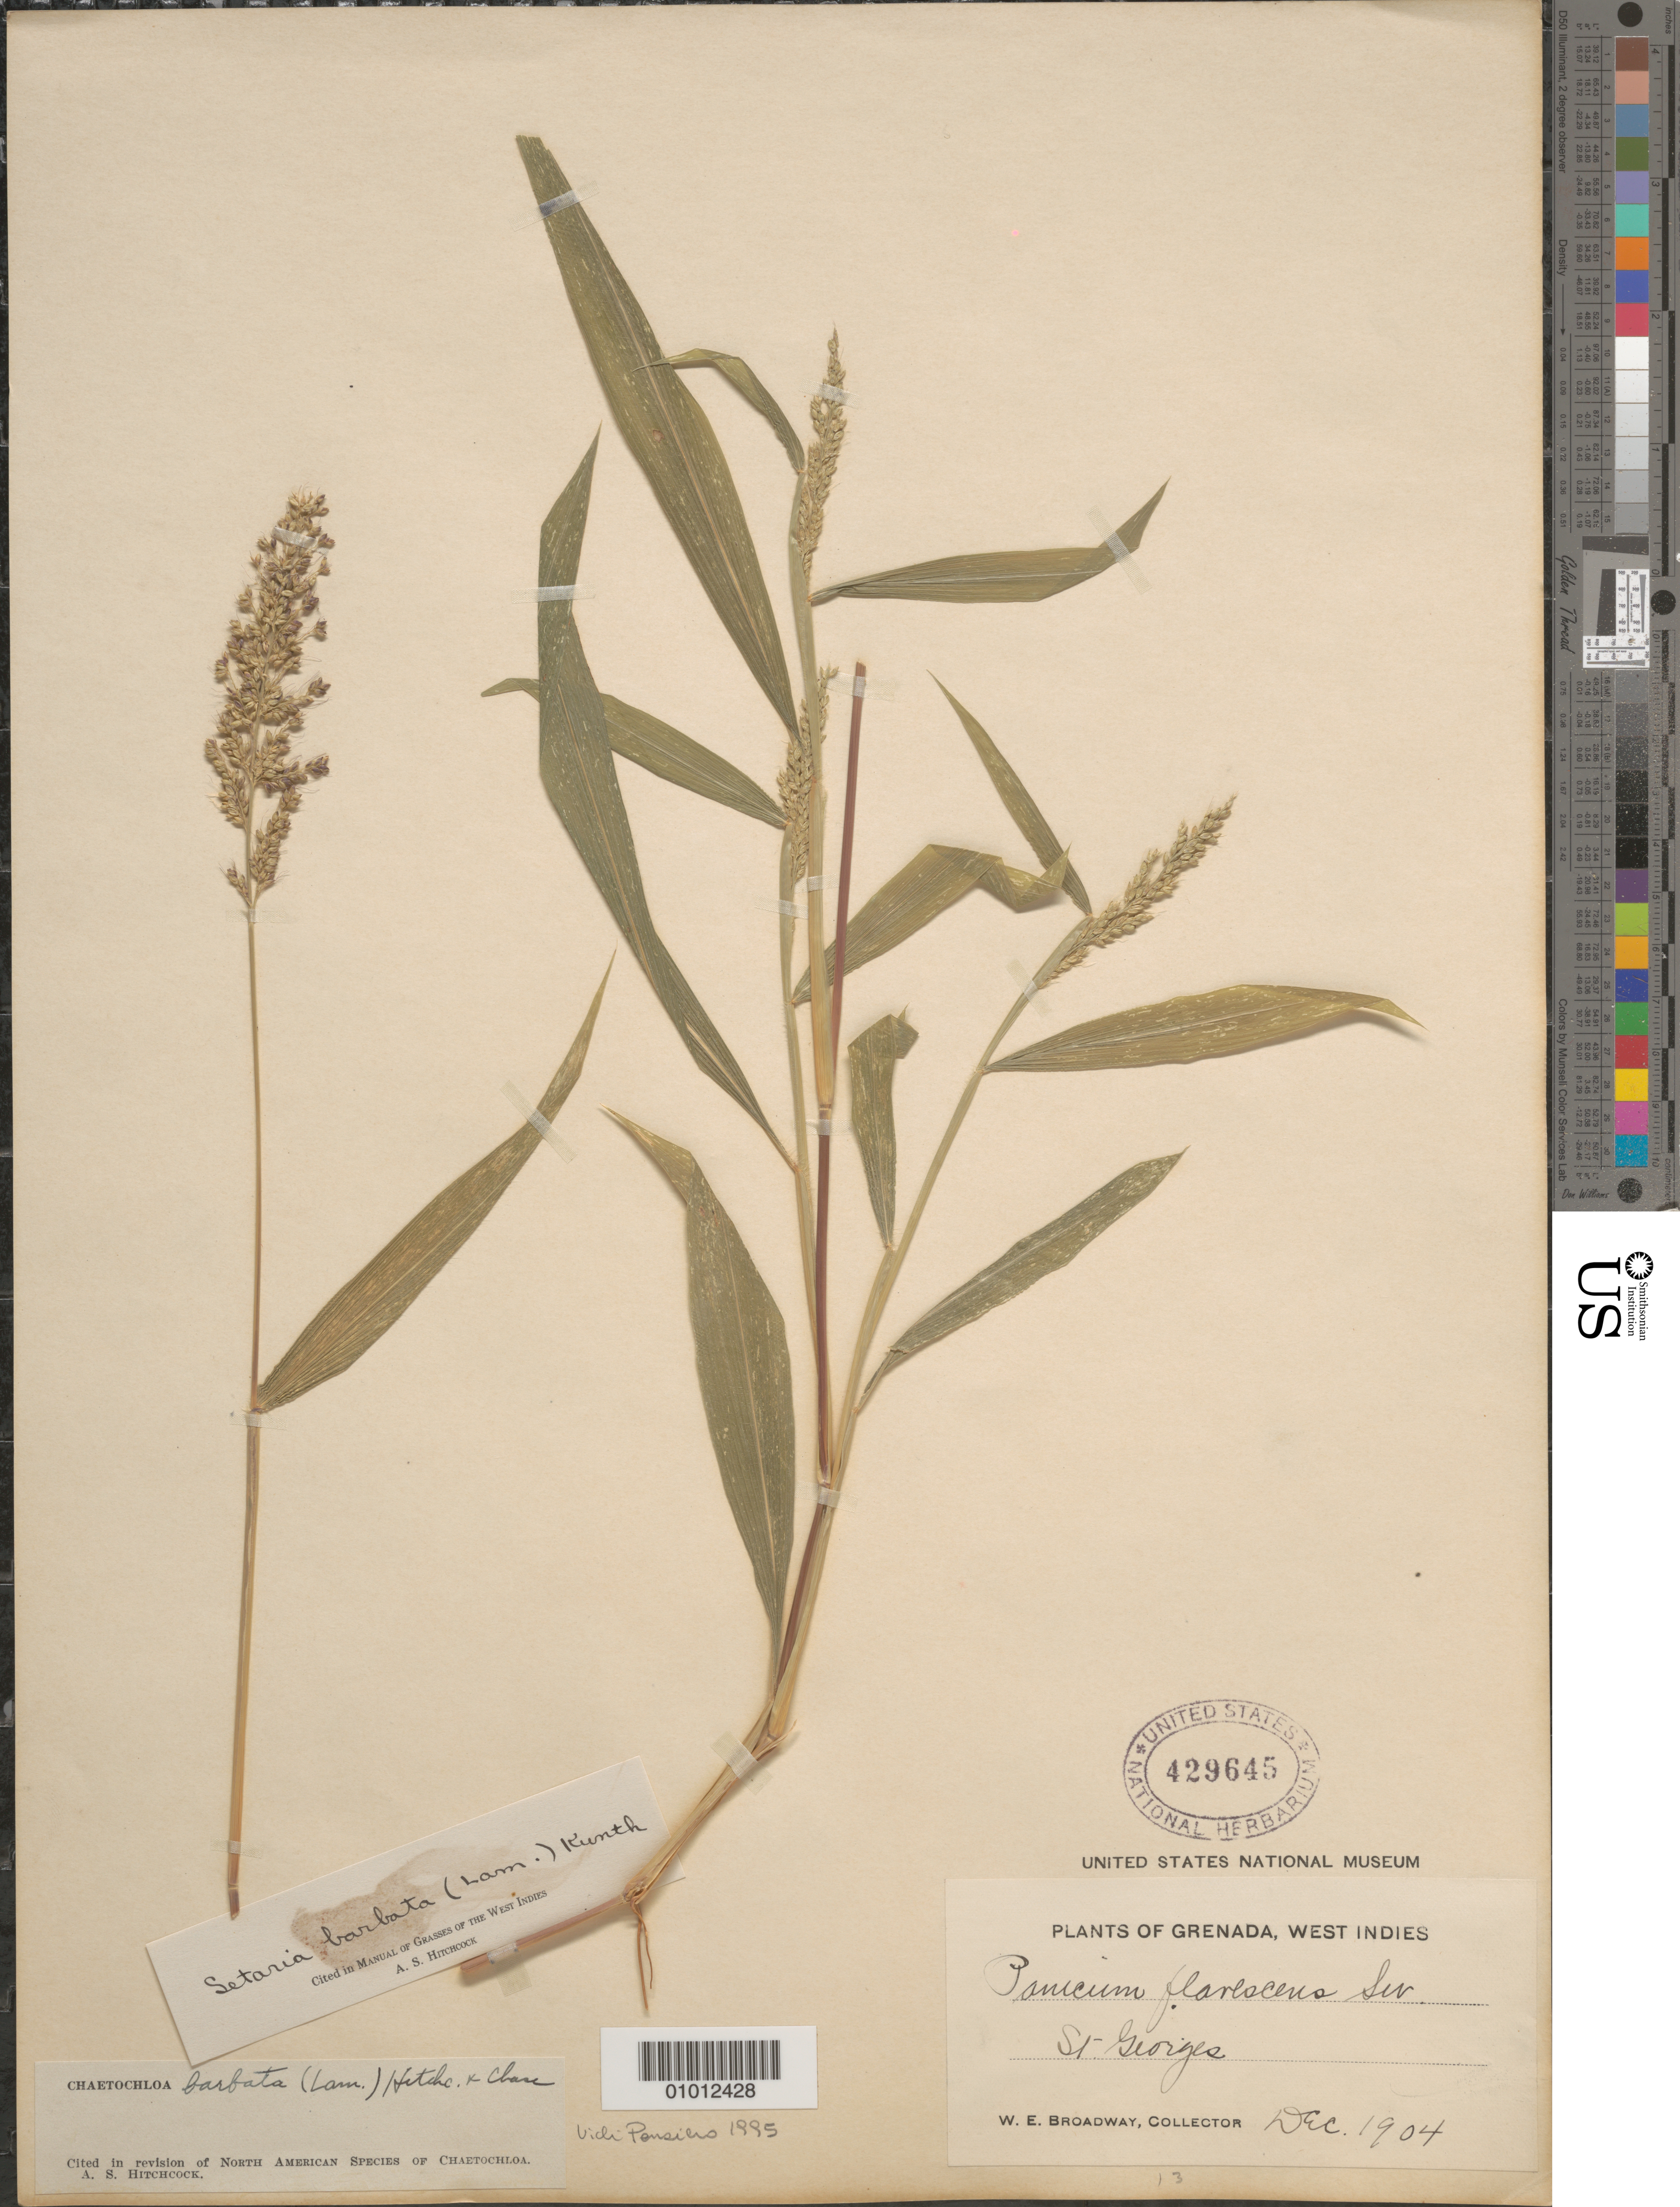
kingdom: Plantae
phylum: Tracheophyta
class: Liliopsida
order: Poales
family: Poaceae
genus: Setaria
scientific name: Setaria barbata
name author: (Lam.) Kunth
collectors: W. E. Broadway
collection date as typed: Dec 1904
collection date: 1904-12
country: Grenada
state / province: Saint George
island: Grenada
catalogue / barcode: US 429645